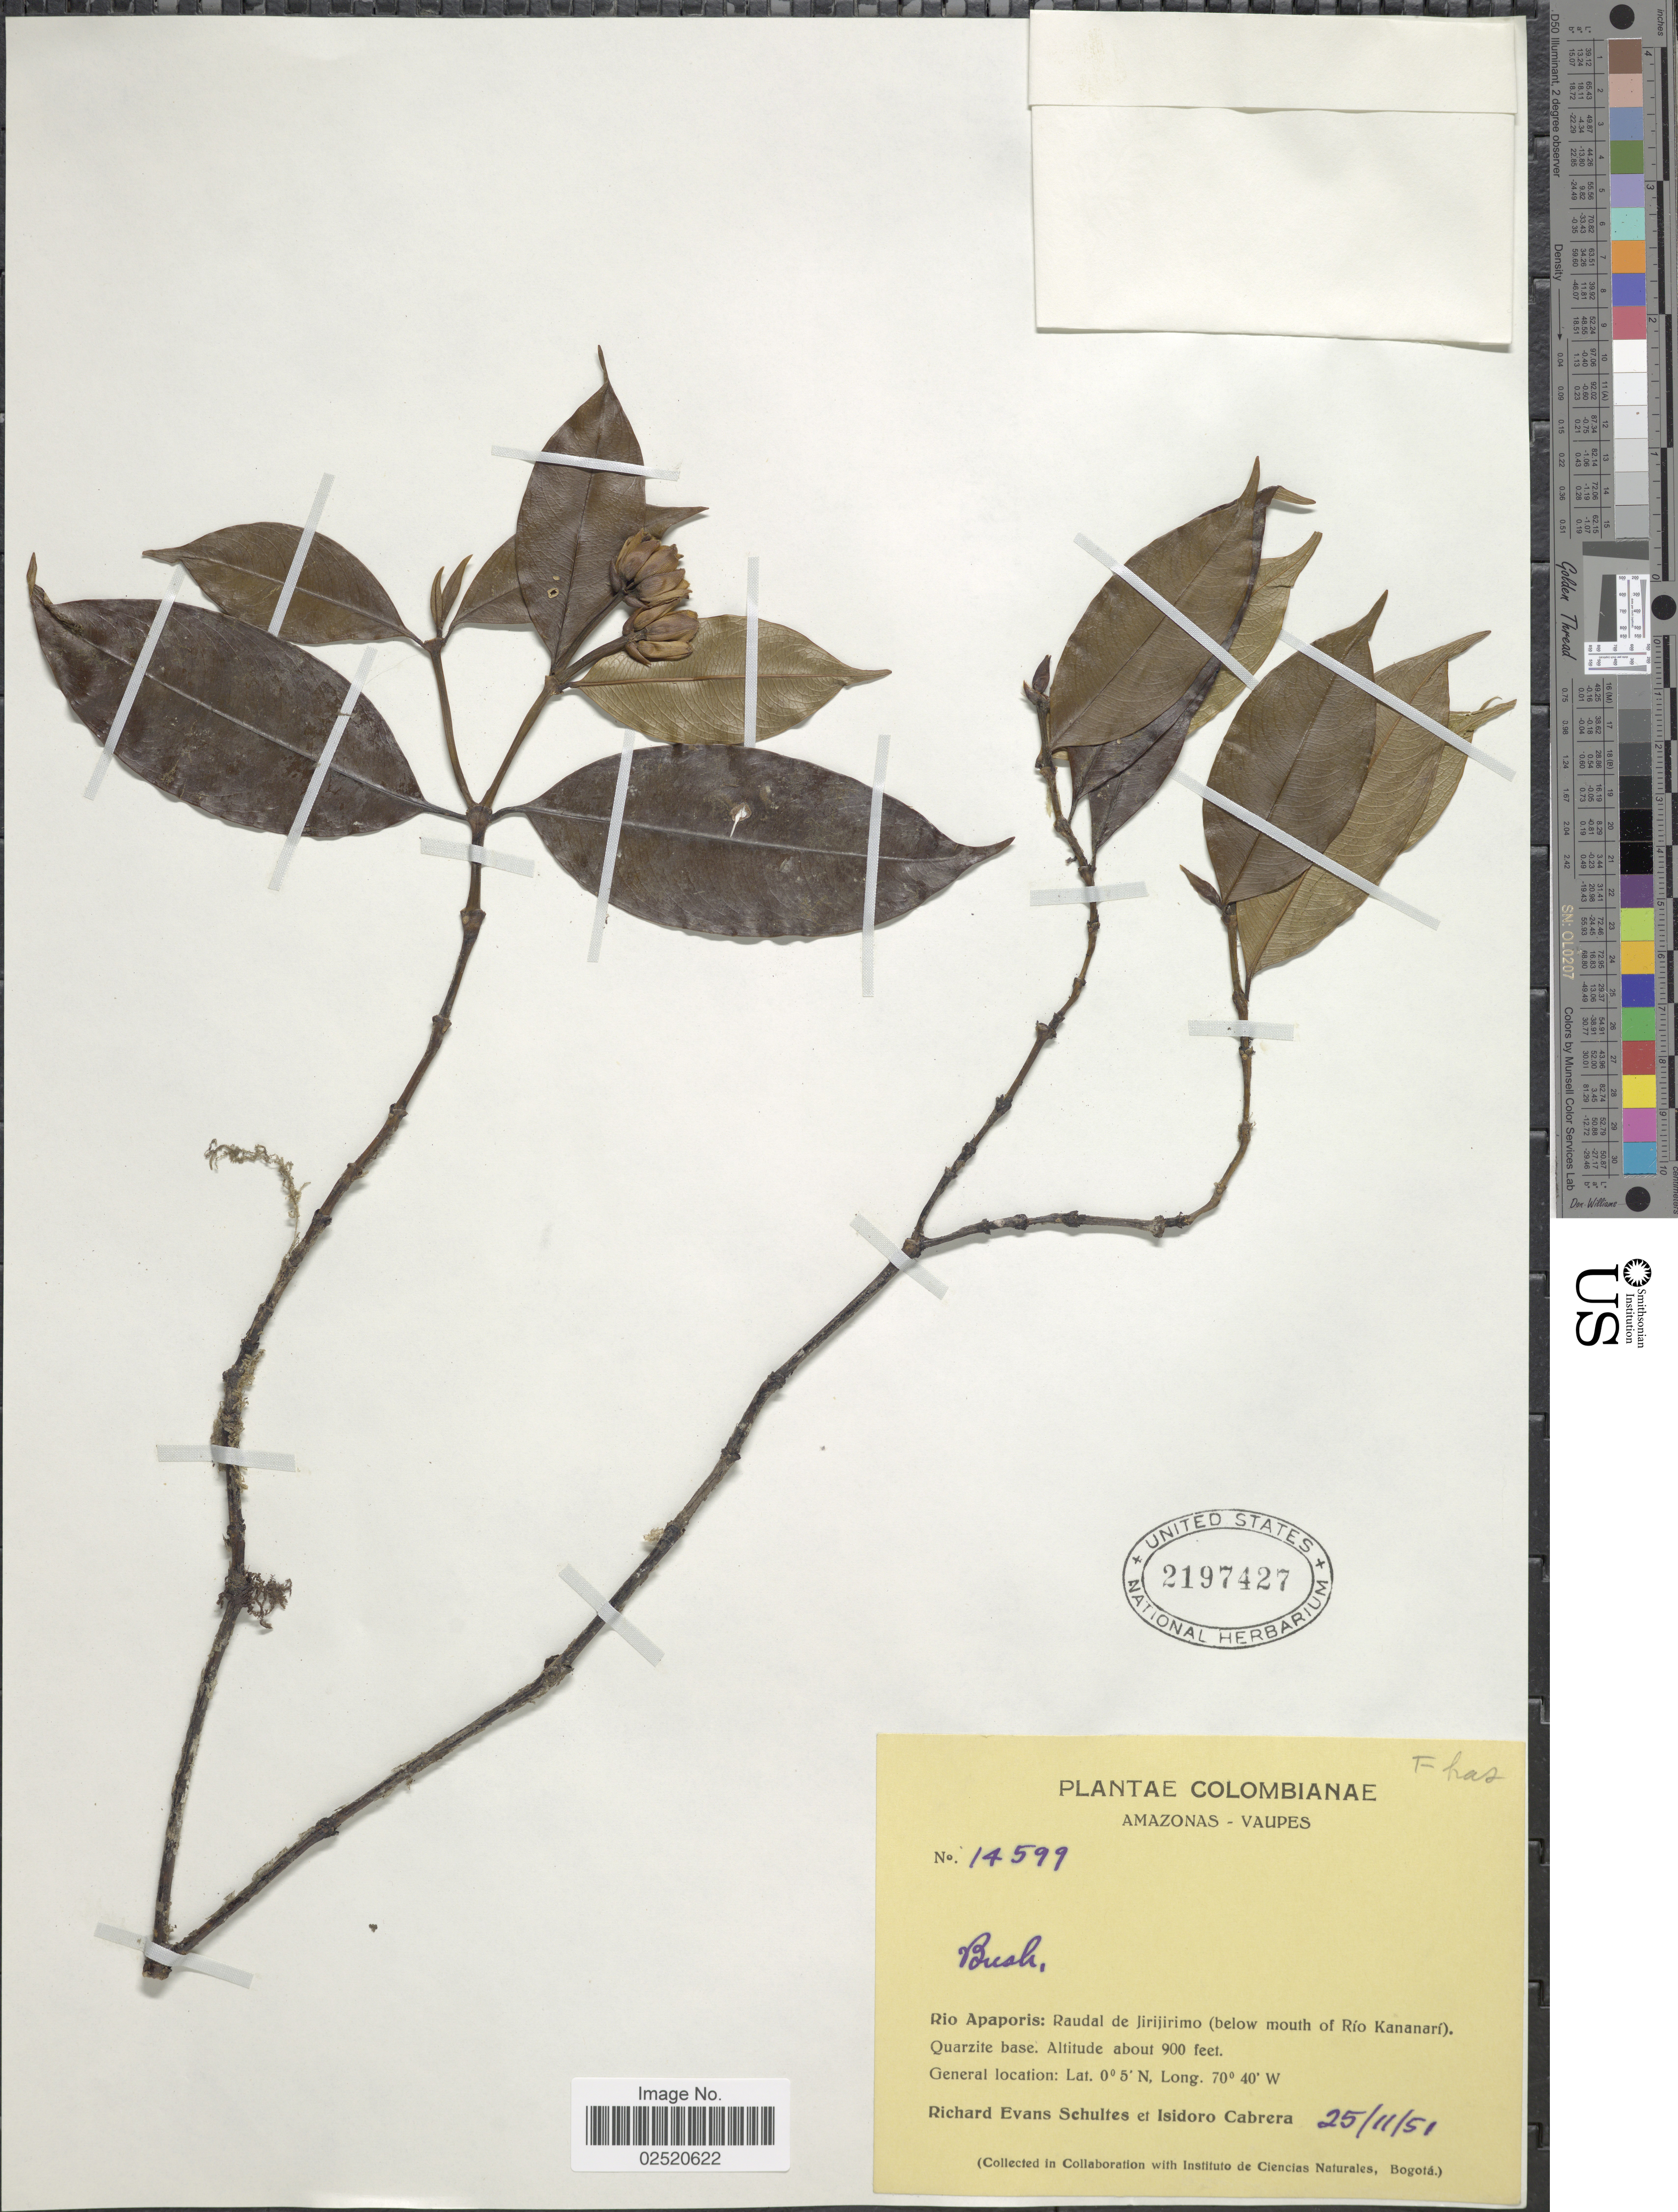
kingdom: Plantae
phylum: Tracheophyta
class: Magnoliopsida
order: Gentianales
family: Rubiaceae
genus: Psychotria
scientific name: Psychotria sp.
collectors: R. E. Schultes & I. Cabrera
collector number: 14599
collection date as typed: Transcribed d/m/y: 25/11/51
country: Colombia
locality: Amazonas-Vaupés. Río Apaporis, Raudal de Jirijirimo (below mouth of Río Kananari)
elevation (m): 274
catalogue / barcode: US 2197427